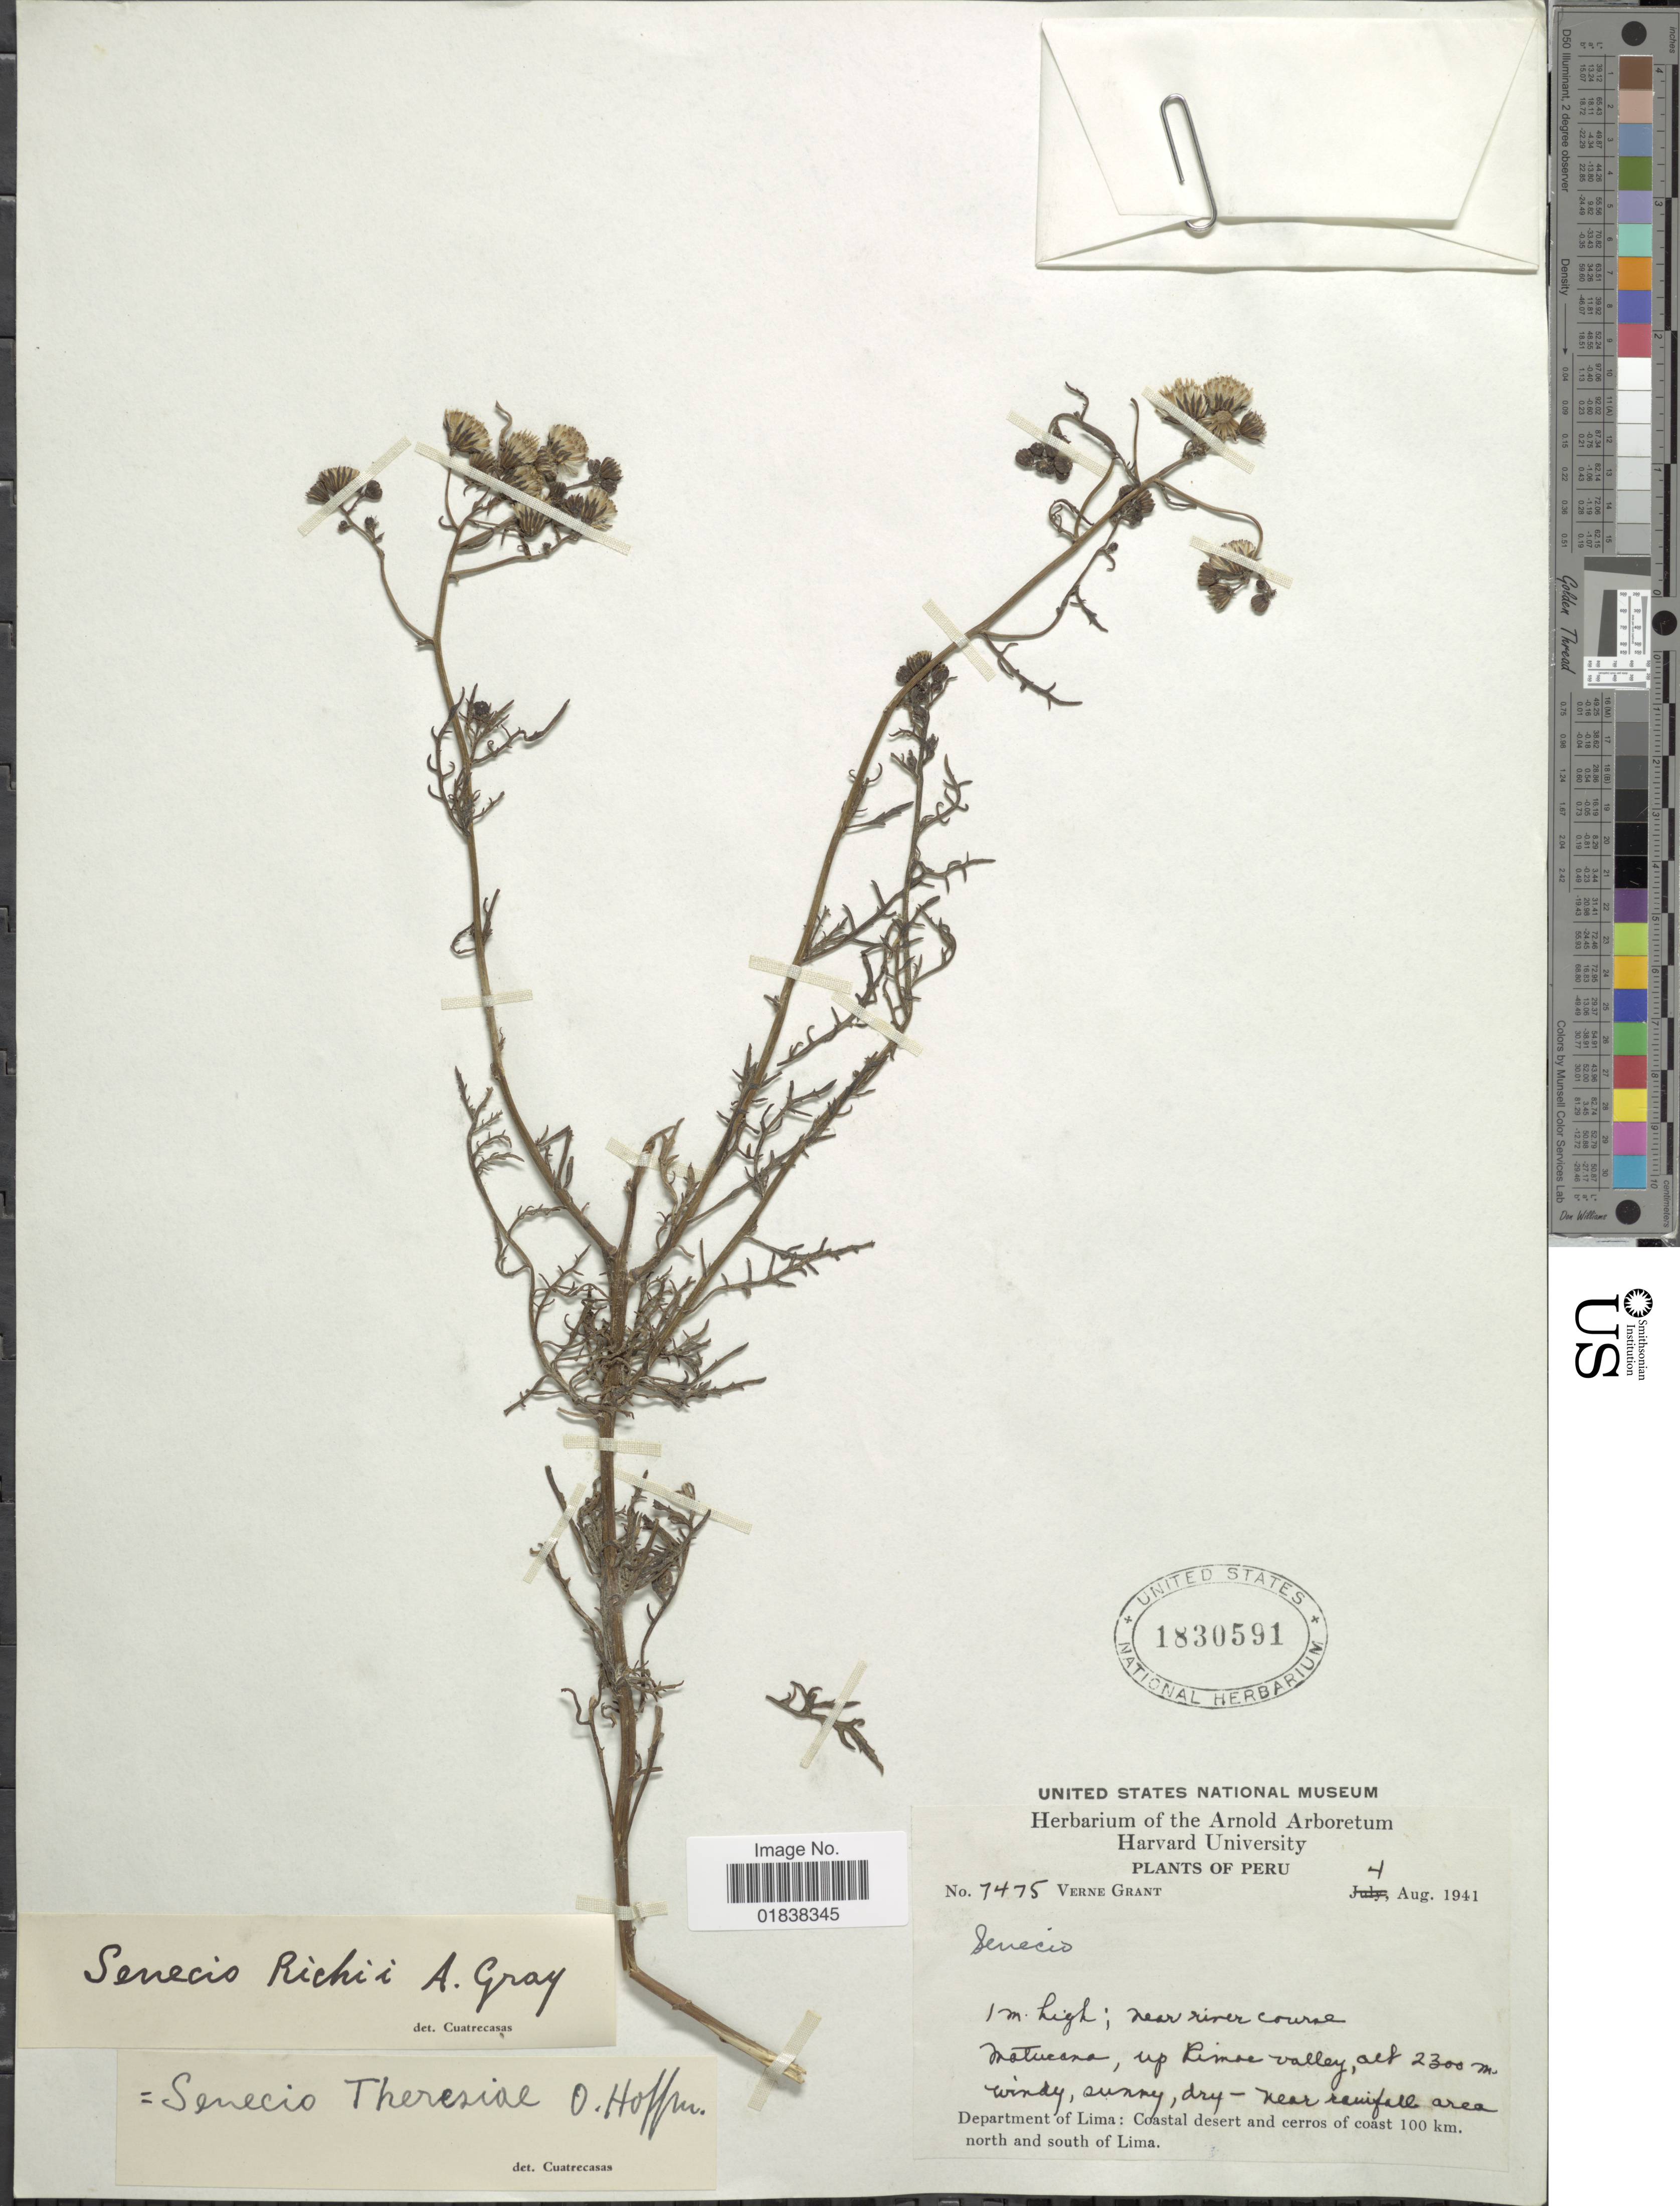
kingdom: Plantae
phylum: Tracheophyta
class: Magnoliopsida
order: Asterales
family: Asteraceae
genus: Senecio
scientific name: Senecio richii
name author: A. Gray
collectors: V. Grant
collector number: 7475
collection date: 1941-08-04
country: Peru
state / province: Lima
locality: Matucana, up Rimac Valley, 100 km north and south of Lima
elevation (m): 2300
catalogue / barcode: US 1830591